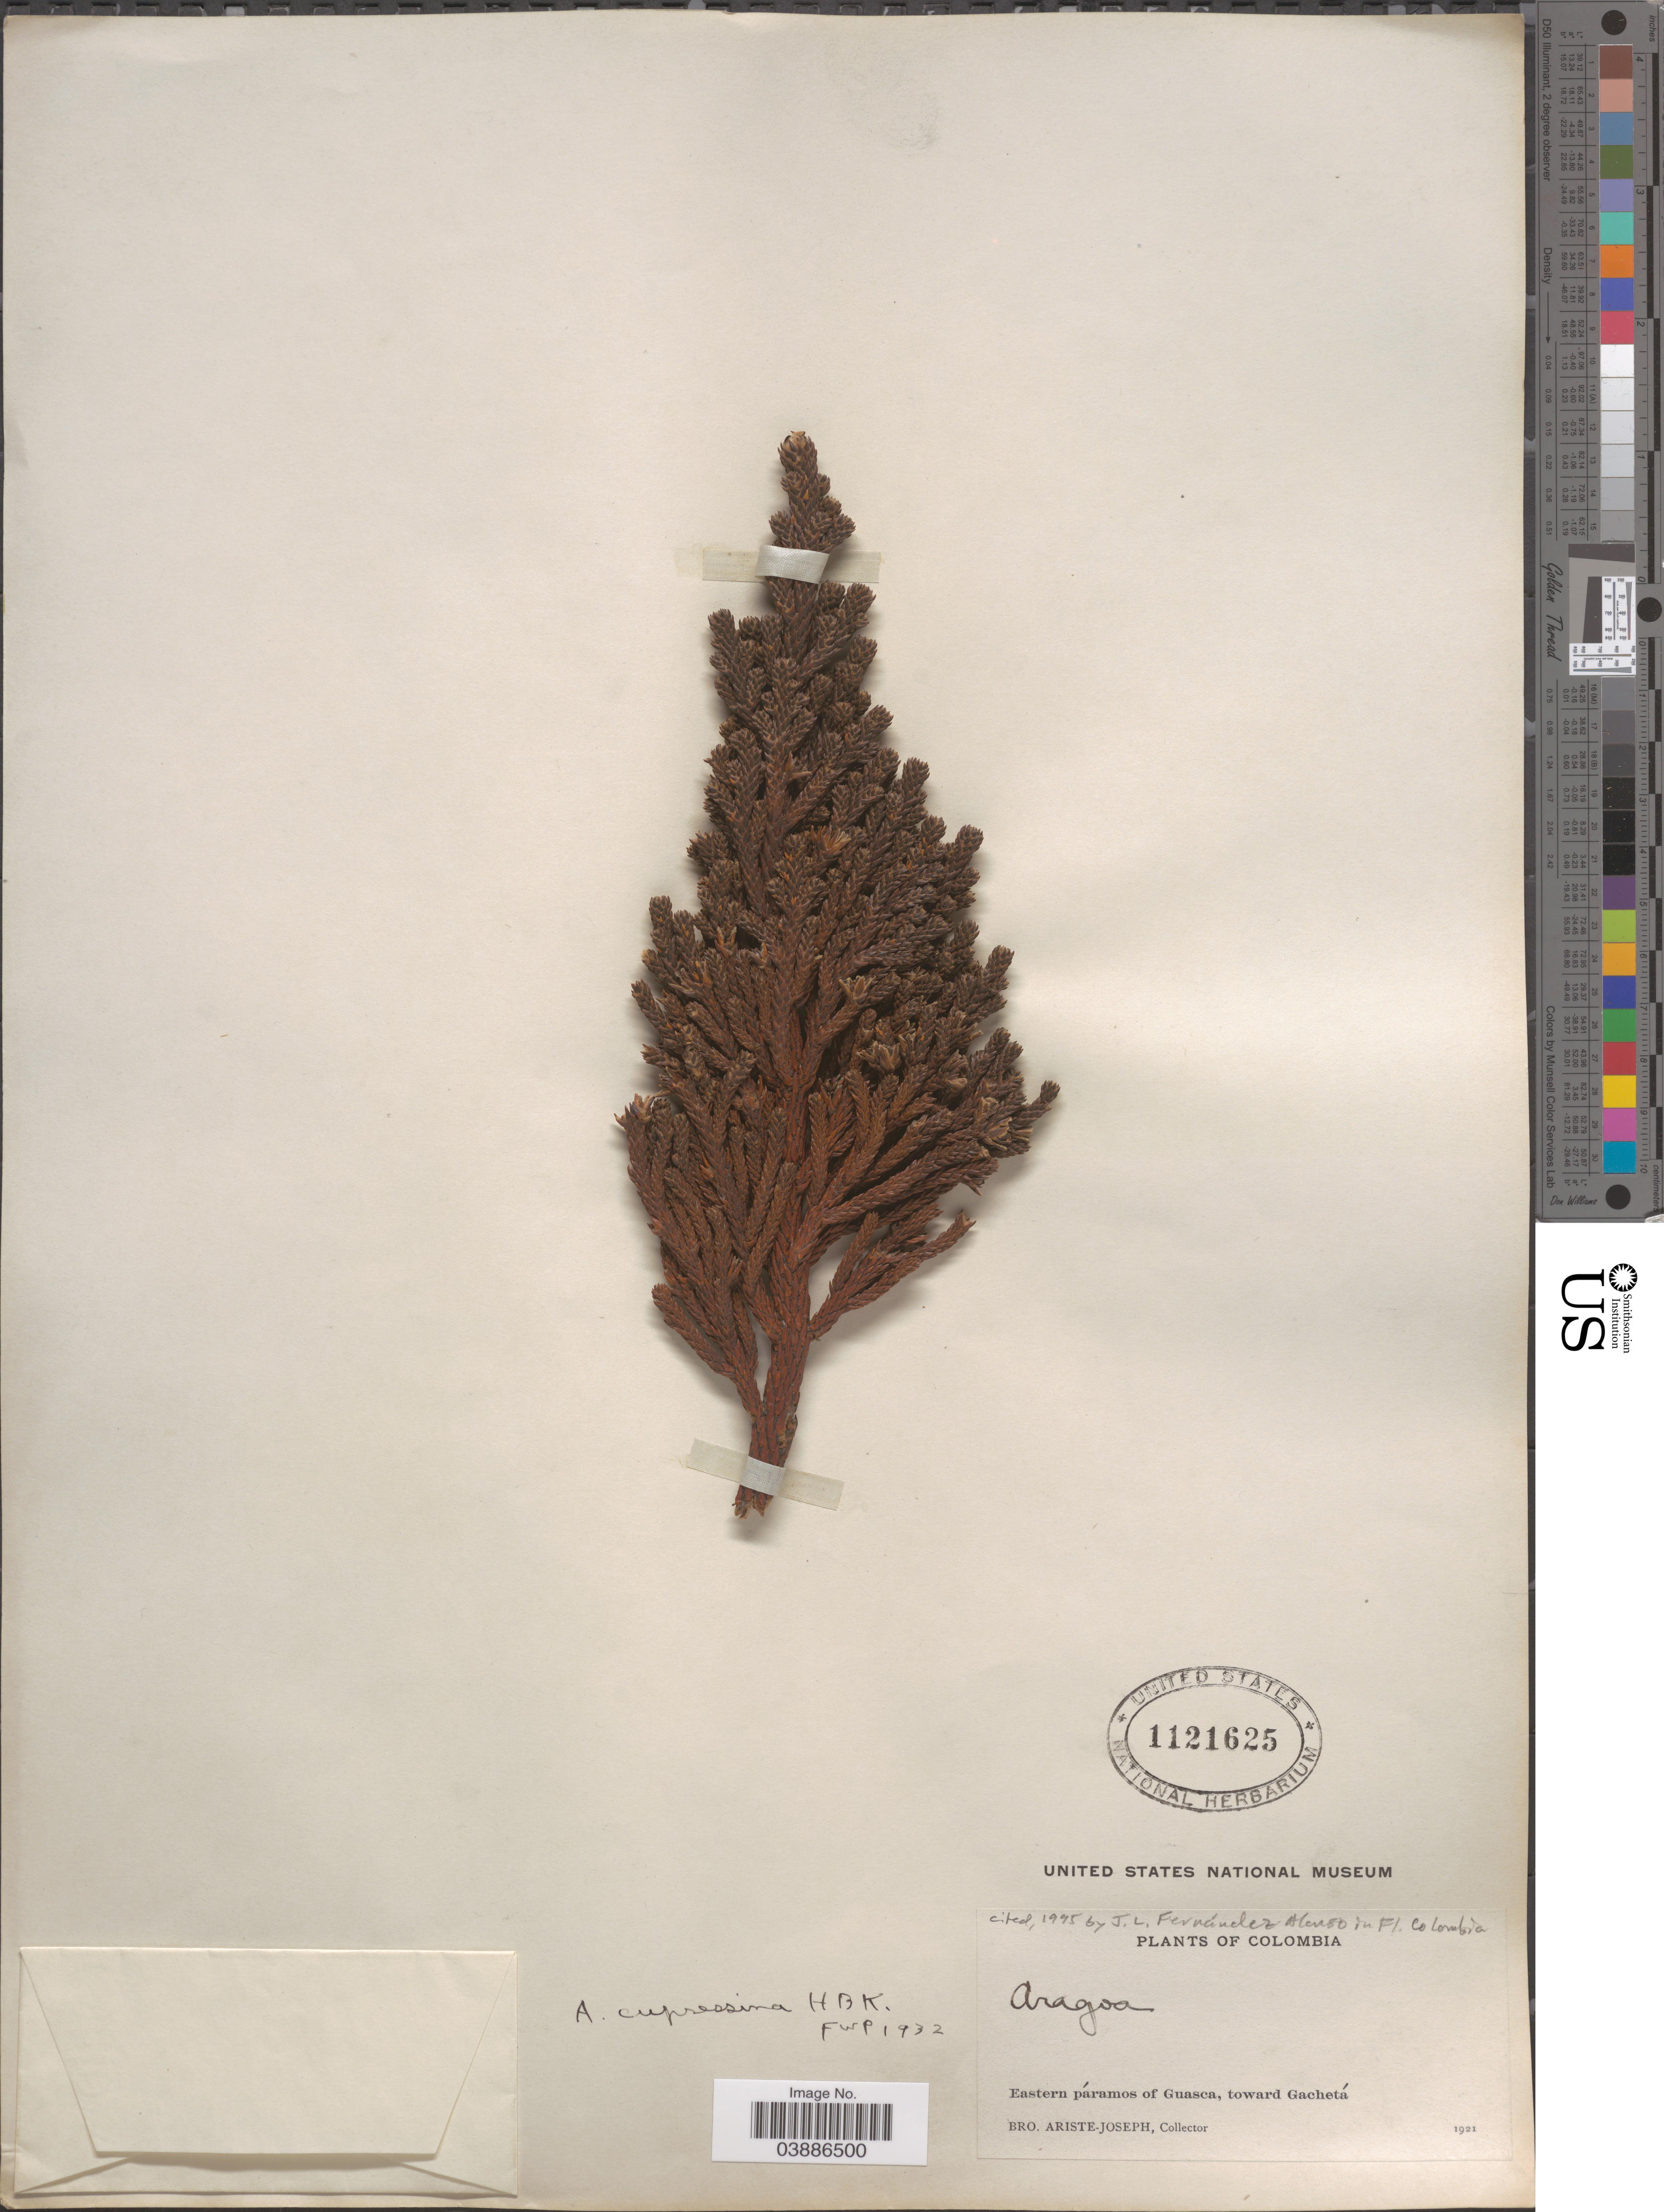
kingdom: Plantae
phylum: Tracheophyta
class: Magnoliopsida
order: Lamiales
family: Plantaginaceae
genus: Aragoa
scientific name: Aragoa cupressina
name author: Kunth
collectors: Bro. Ariste-Joseph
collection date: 1921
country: Colombia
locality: Eastern páramos of Guasca, toward Gachetá.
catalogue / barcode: US 1121625